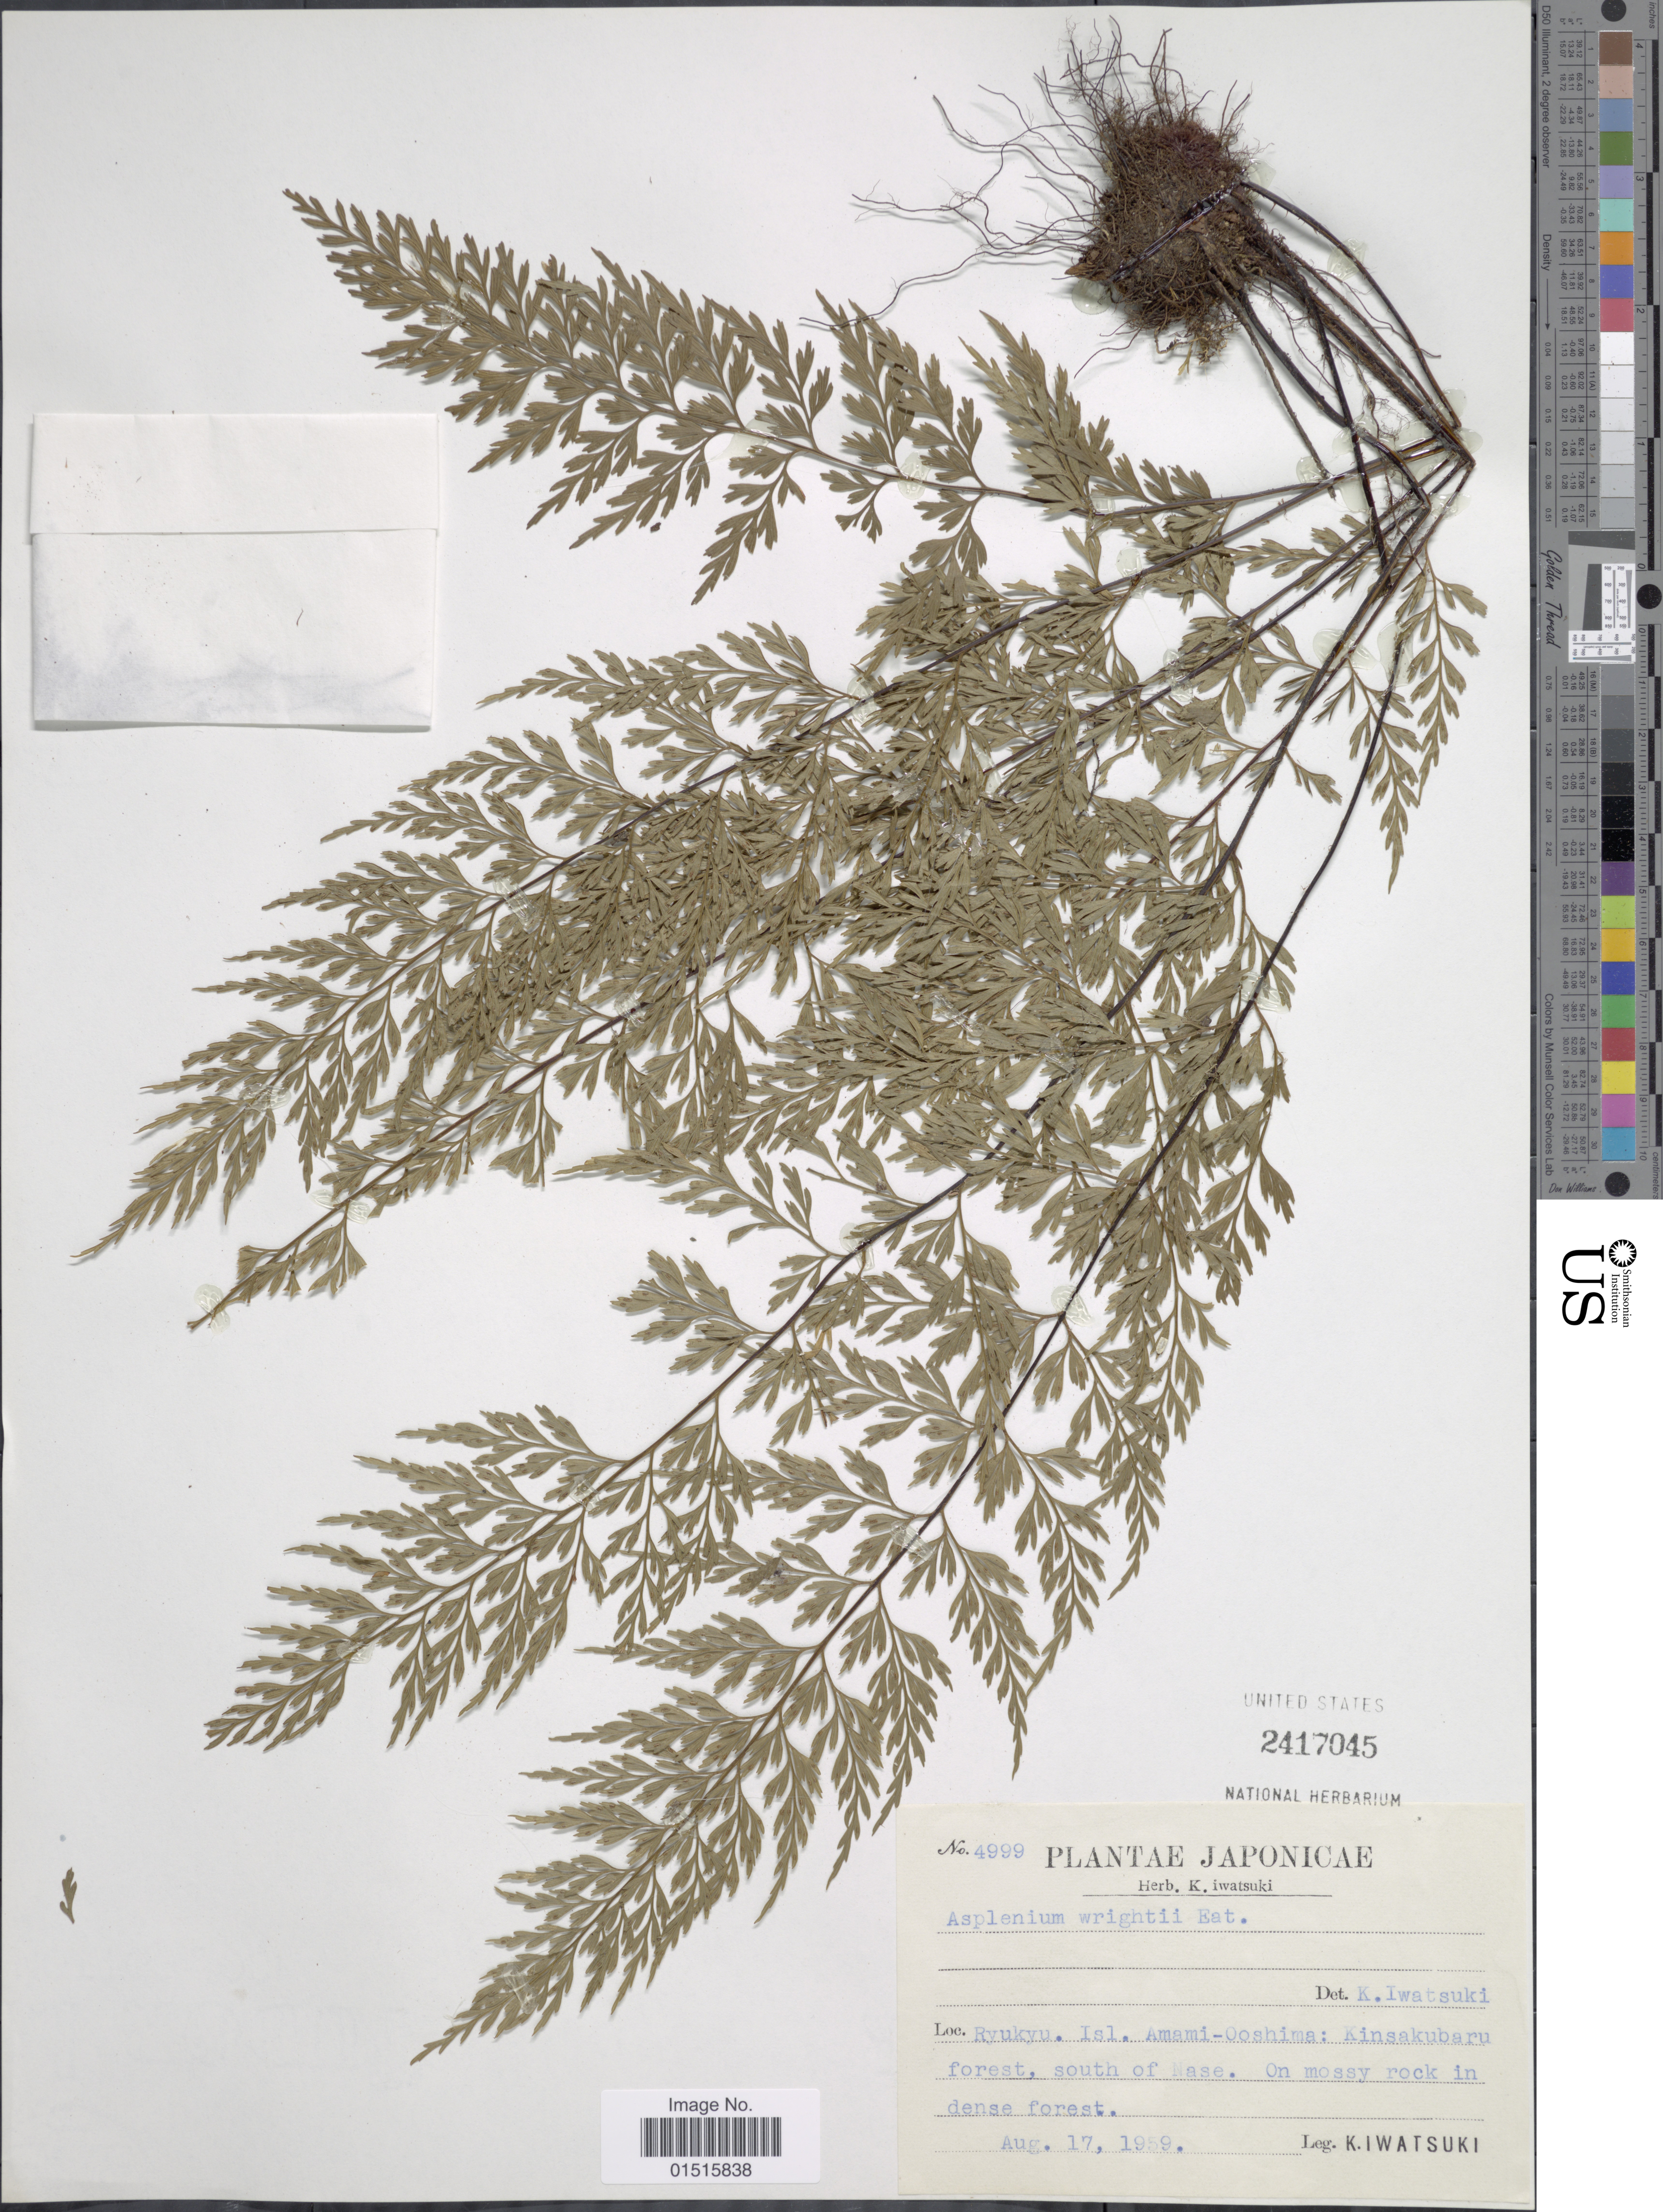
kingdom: Plantae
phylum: Tracheophyta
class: Polypodiopsida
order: Polypodiales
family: Aspleniaceae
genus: Asplenium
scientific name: Asplenium wilfordii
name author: Mett. ex Kuhn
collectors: K. Iwatsuki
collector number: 4999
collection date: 1959-08-17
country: Japan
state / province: Okinawa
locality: Ryuky, Isl. Amami- Ooshima: Kinsakubaru forest, south of Nase. On mossy rock in dense forest.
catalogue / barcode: US 2417045